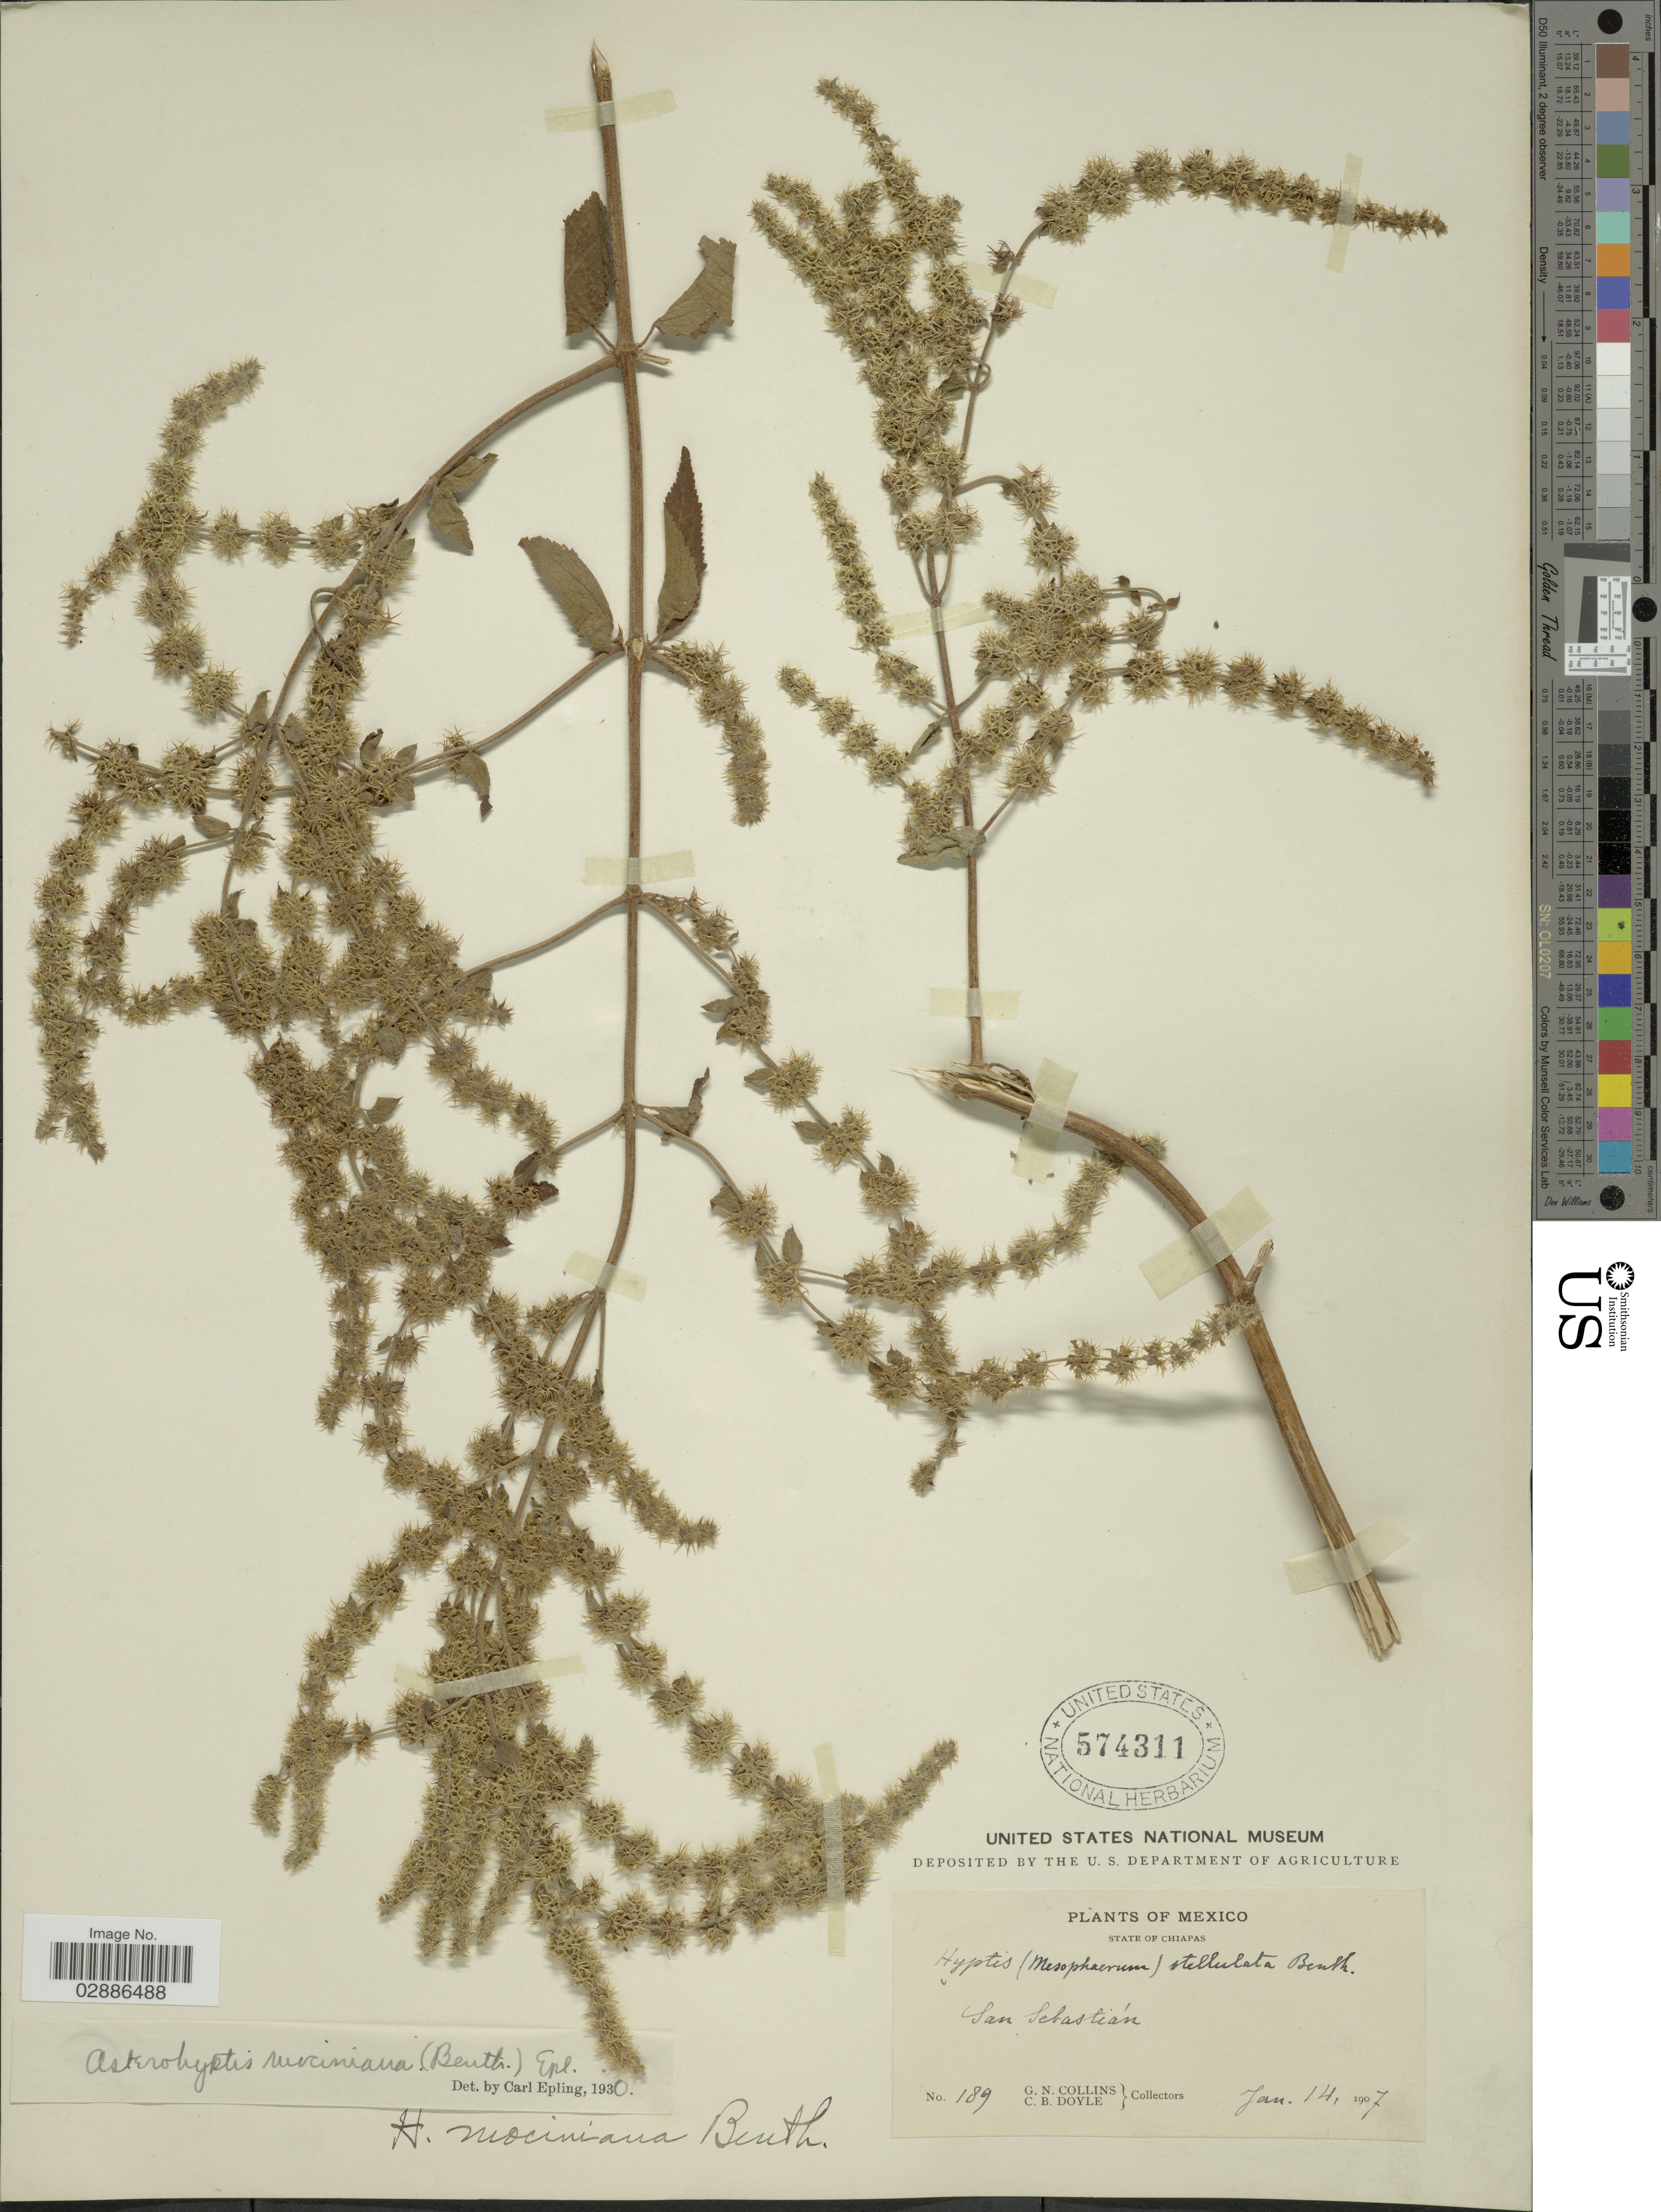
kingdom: Plantae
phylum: Tracheophyta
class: Magnoliopsida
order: Lamiales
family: Lamiaceae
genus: Asterohyptis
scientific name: Asterohyptis mociniana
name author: (Benth.) Epling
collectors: G. Collins & C. Doyle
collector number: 189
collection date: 1907-01-14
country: Mexico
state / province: Chiapas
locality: State of Chiapas, San Sebastián.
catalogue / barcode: US 574311